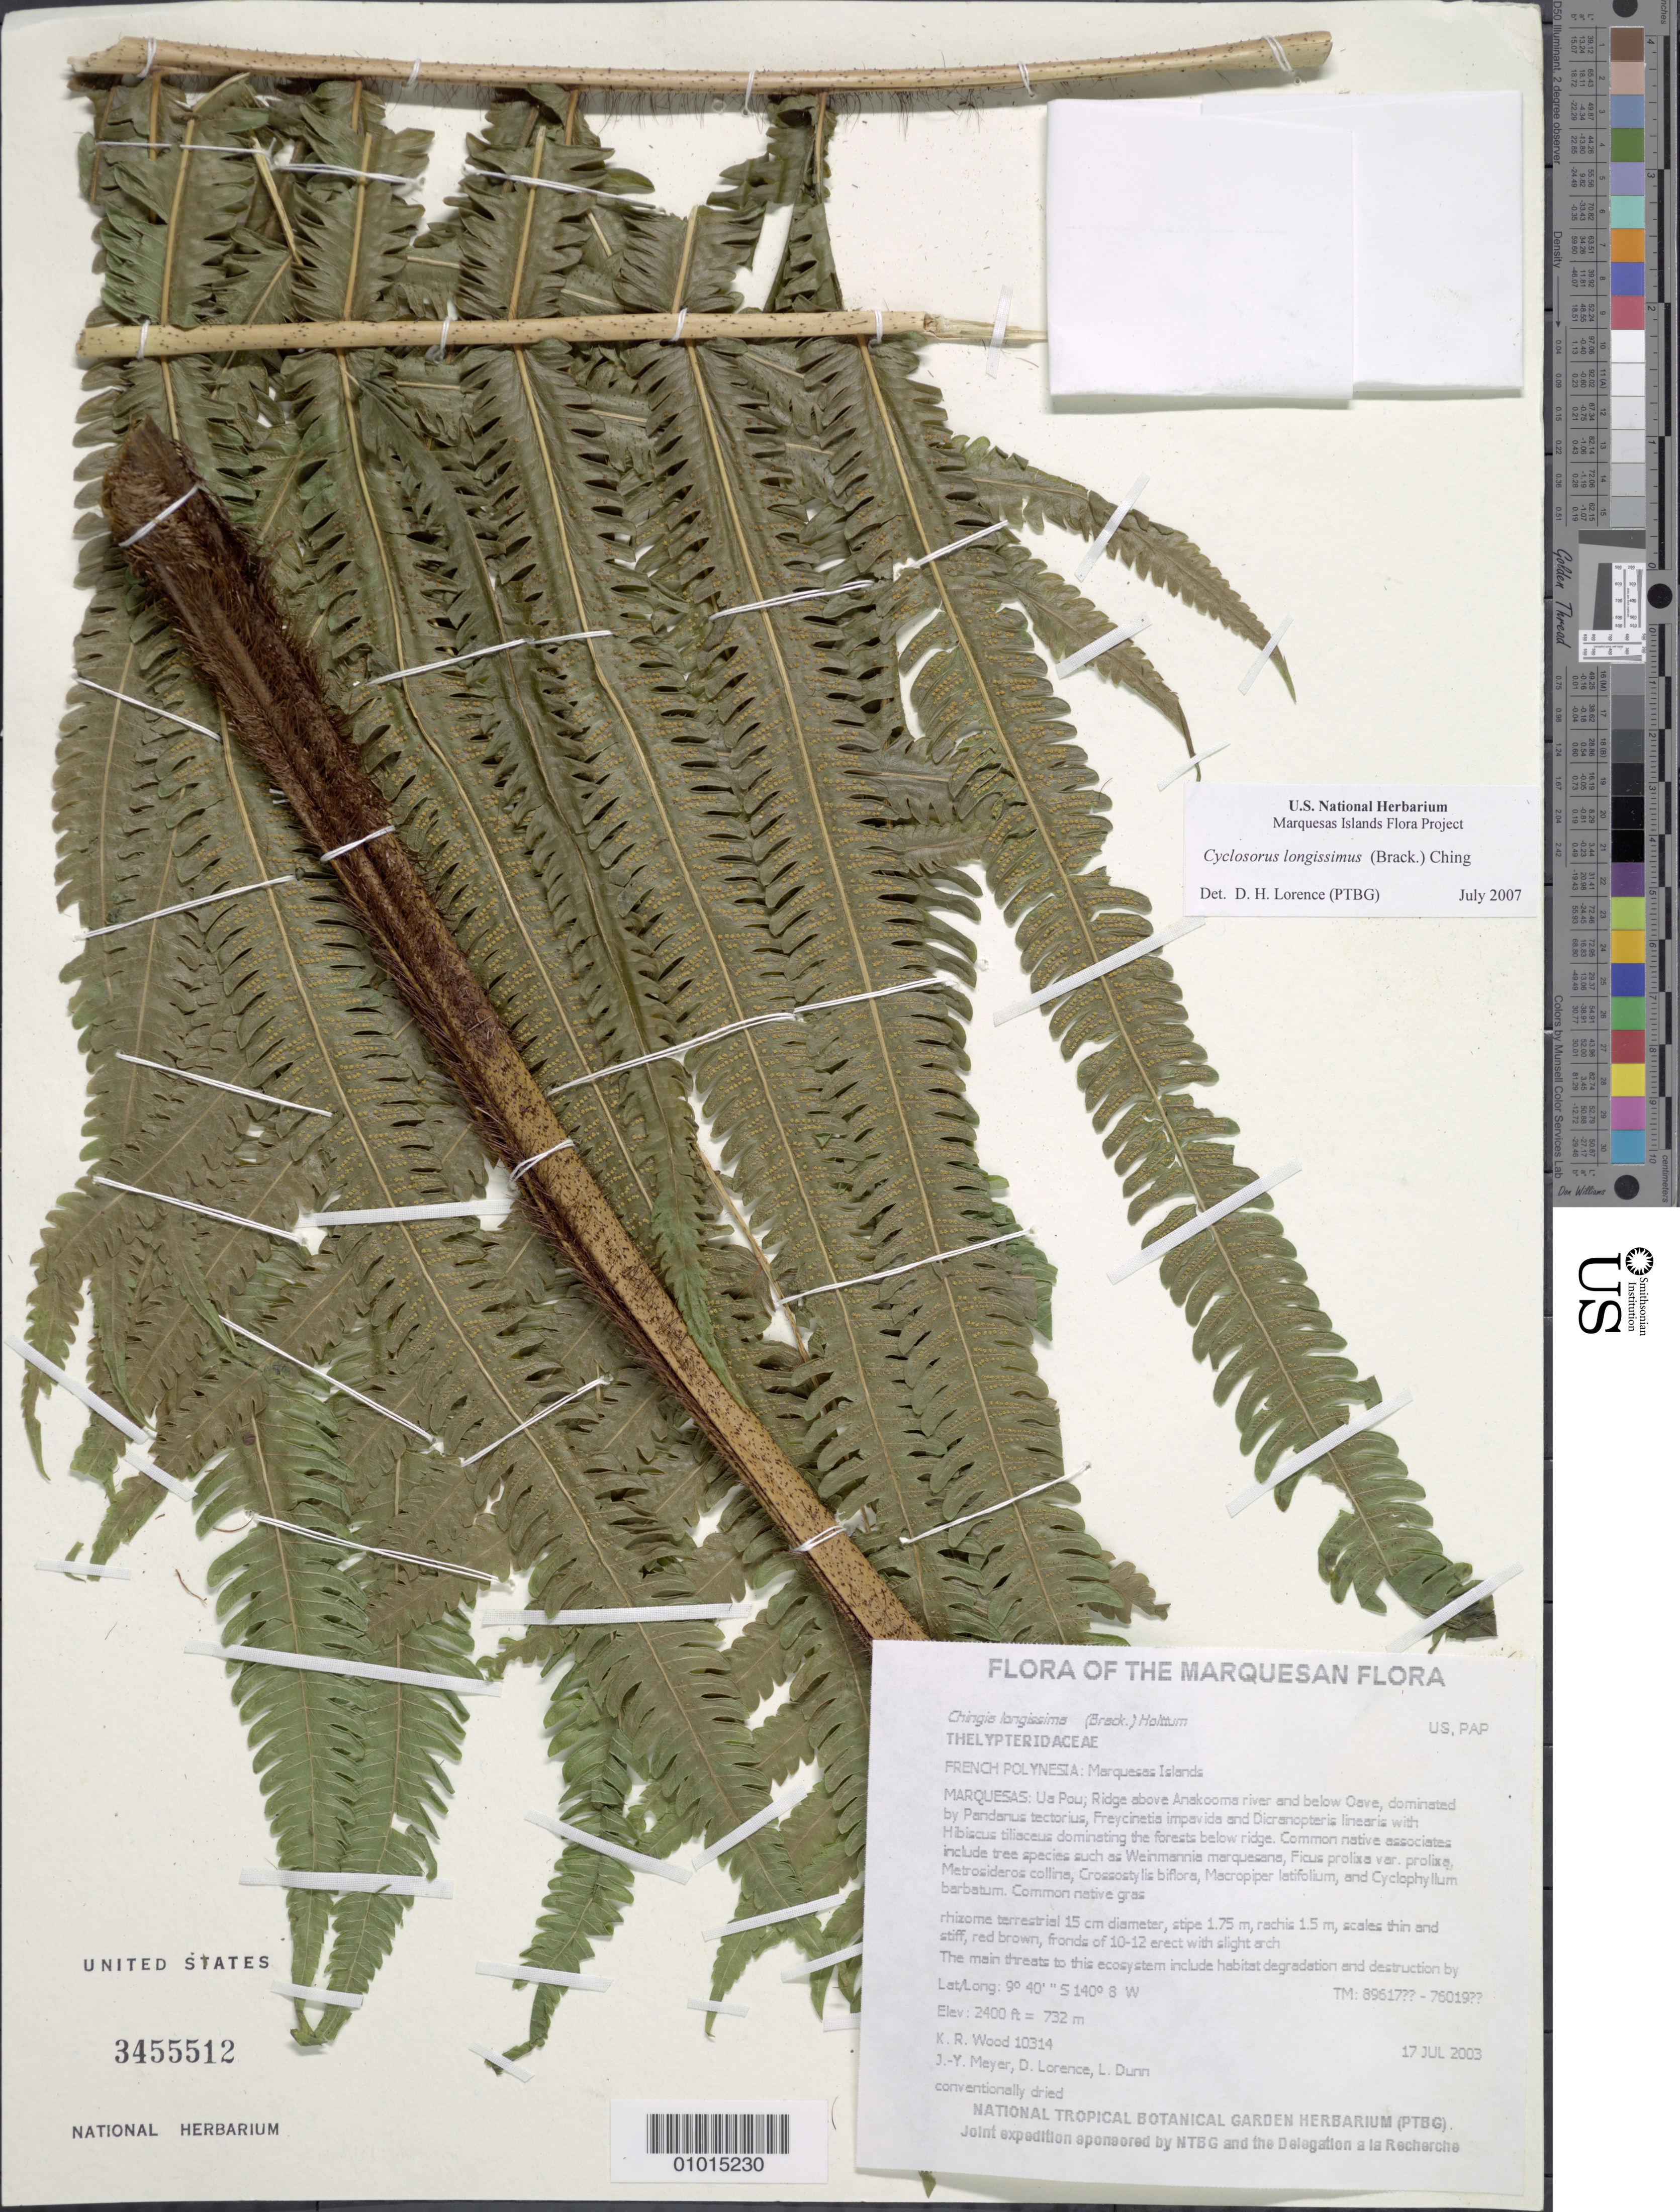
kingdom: Plantae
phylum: Tracheophyta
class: Polypodiopsida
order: Polypodiales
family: Thelypteridaceae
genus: Chingia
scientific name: Chingia longissima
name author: (Brack.) Holttum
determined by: Wagner, W. L., (BOT), Smithsonian Institution - National Museum of Natural History (UNITED STATES)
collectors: K. R. Wood, J.-Y. Meyer, D. Lorence & L. Dunn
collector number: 10314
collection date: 2003-07-17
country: French Polynesia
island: Ua Pou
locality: Ridge above Anakooma river and below Oave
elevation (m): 732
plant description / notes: Habitat degradation and destruction by feral pigs, catastrophic extinction through environmental events, predation by rats that eat seeds, competition with non-native plant taxa such as Psidium guajava, Coffea arabica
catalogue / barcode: US 3455512